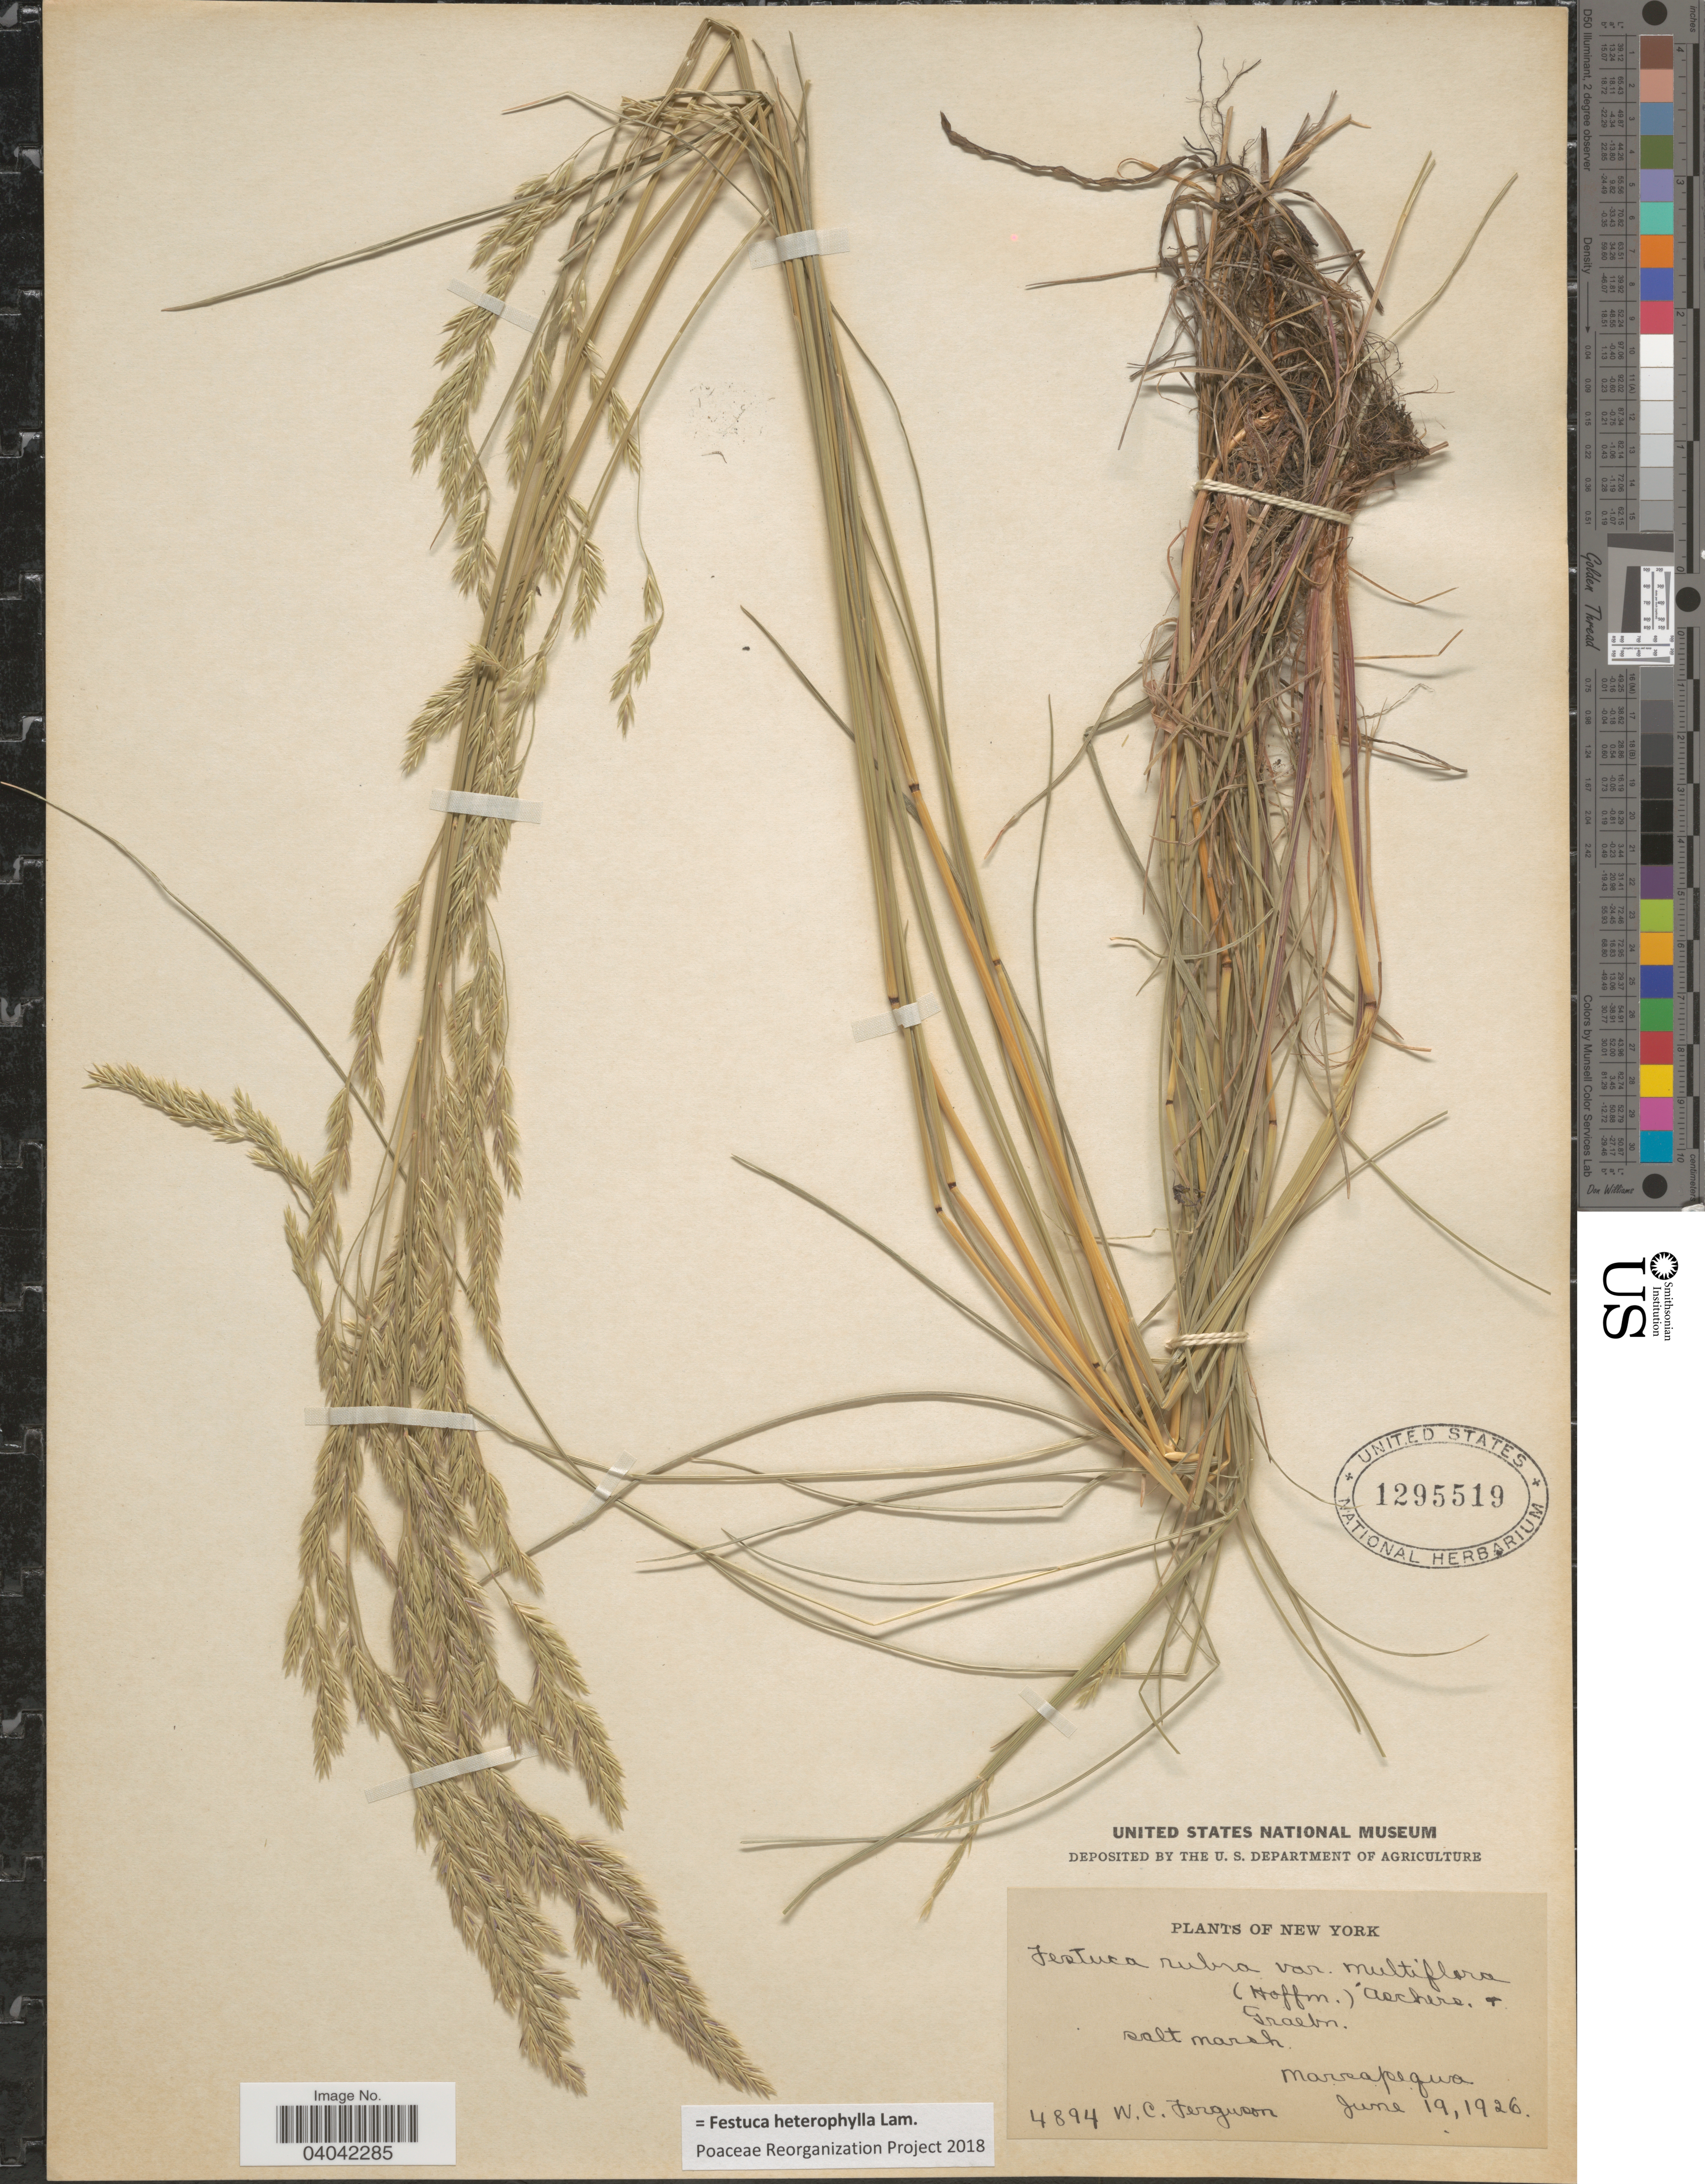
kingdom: Plantae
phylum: Tracheophyta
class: Liliopsida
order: Poales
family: Poaceae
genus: Festuca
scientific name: Festuca heterophylla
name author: Lam.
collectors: W. Ferguson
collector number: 4894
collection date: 1926-06-19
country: United States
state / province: New York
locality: Massapequa.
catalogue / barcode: US 1295519